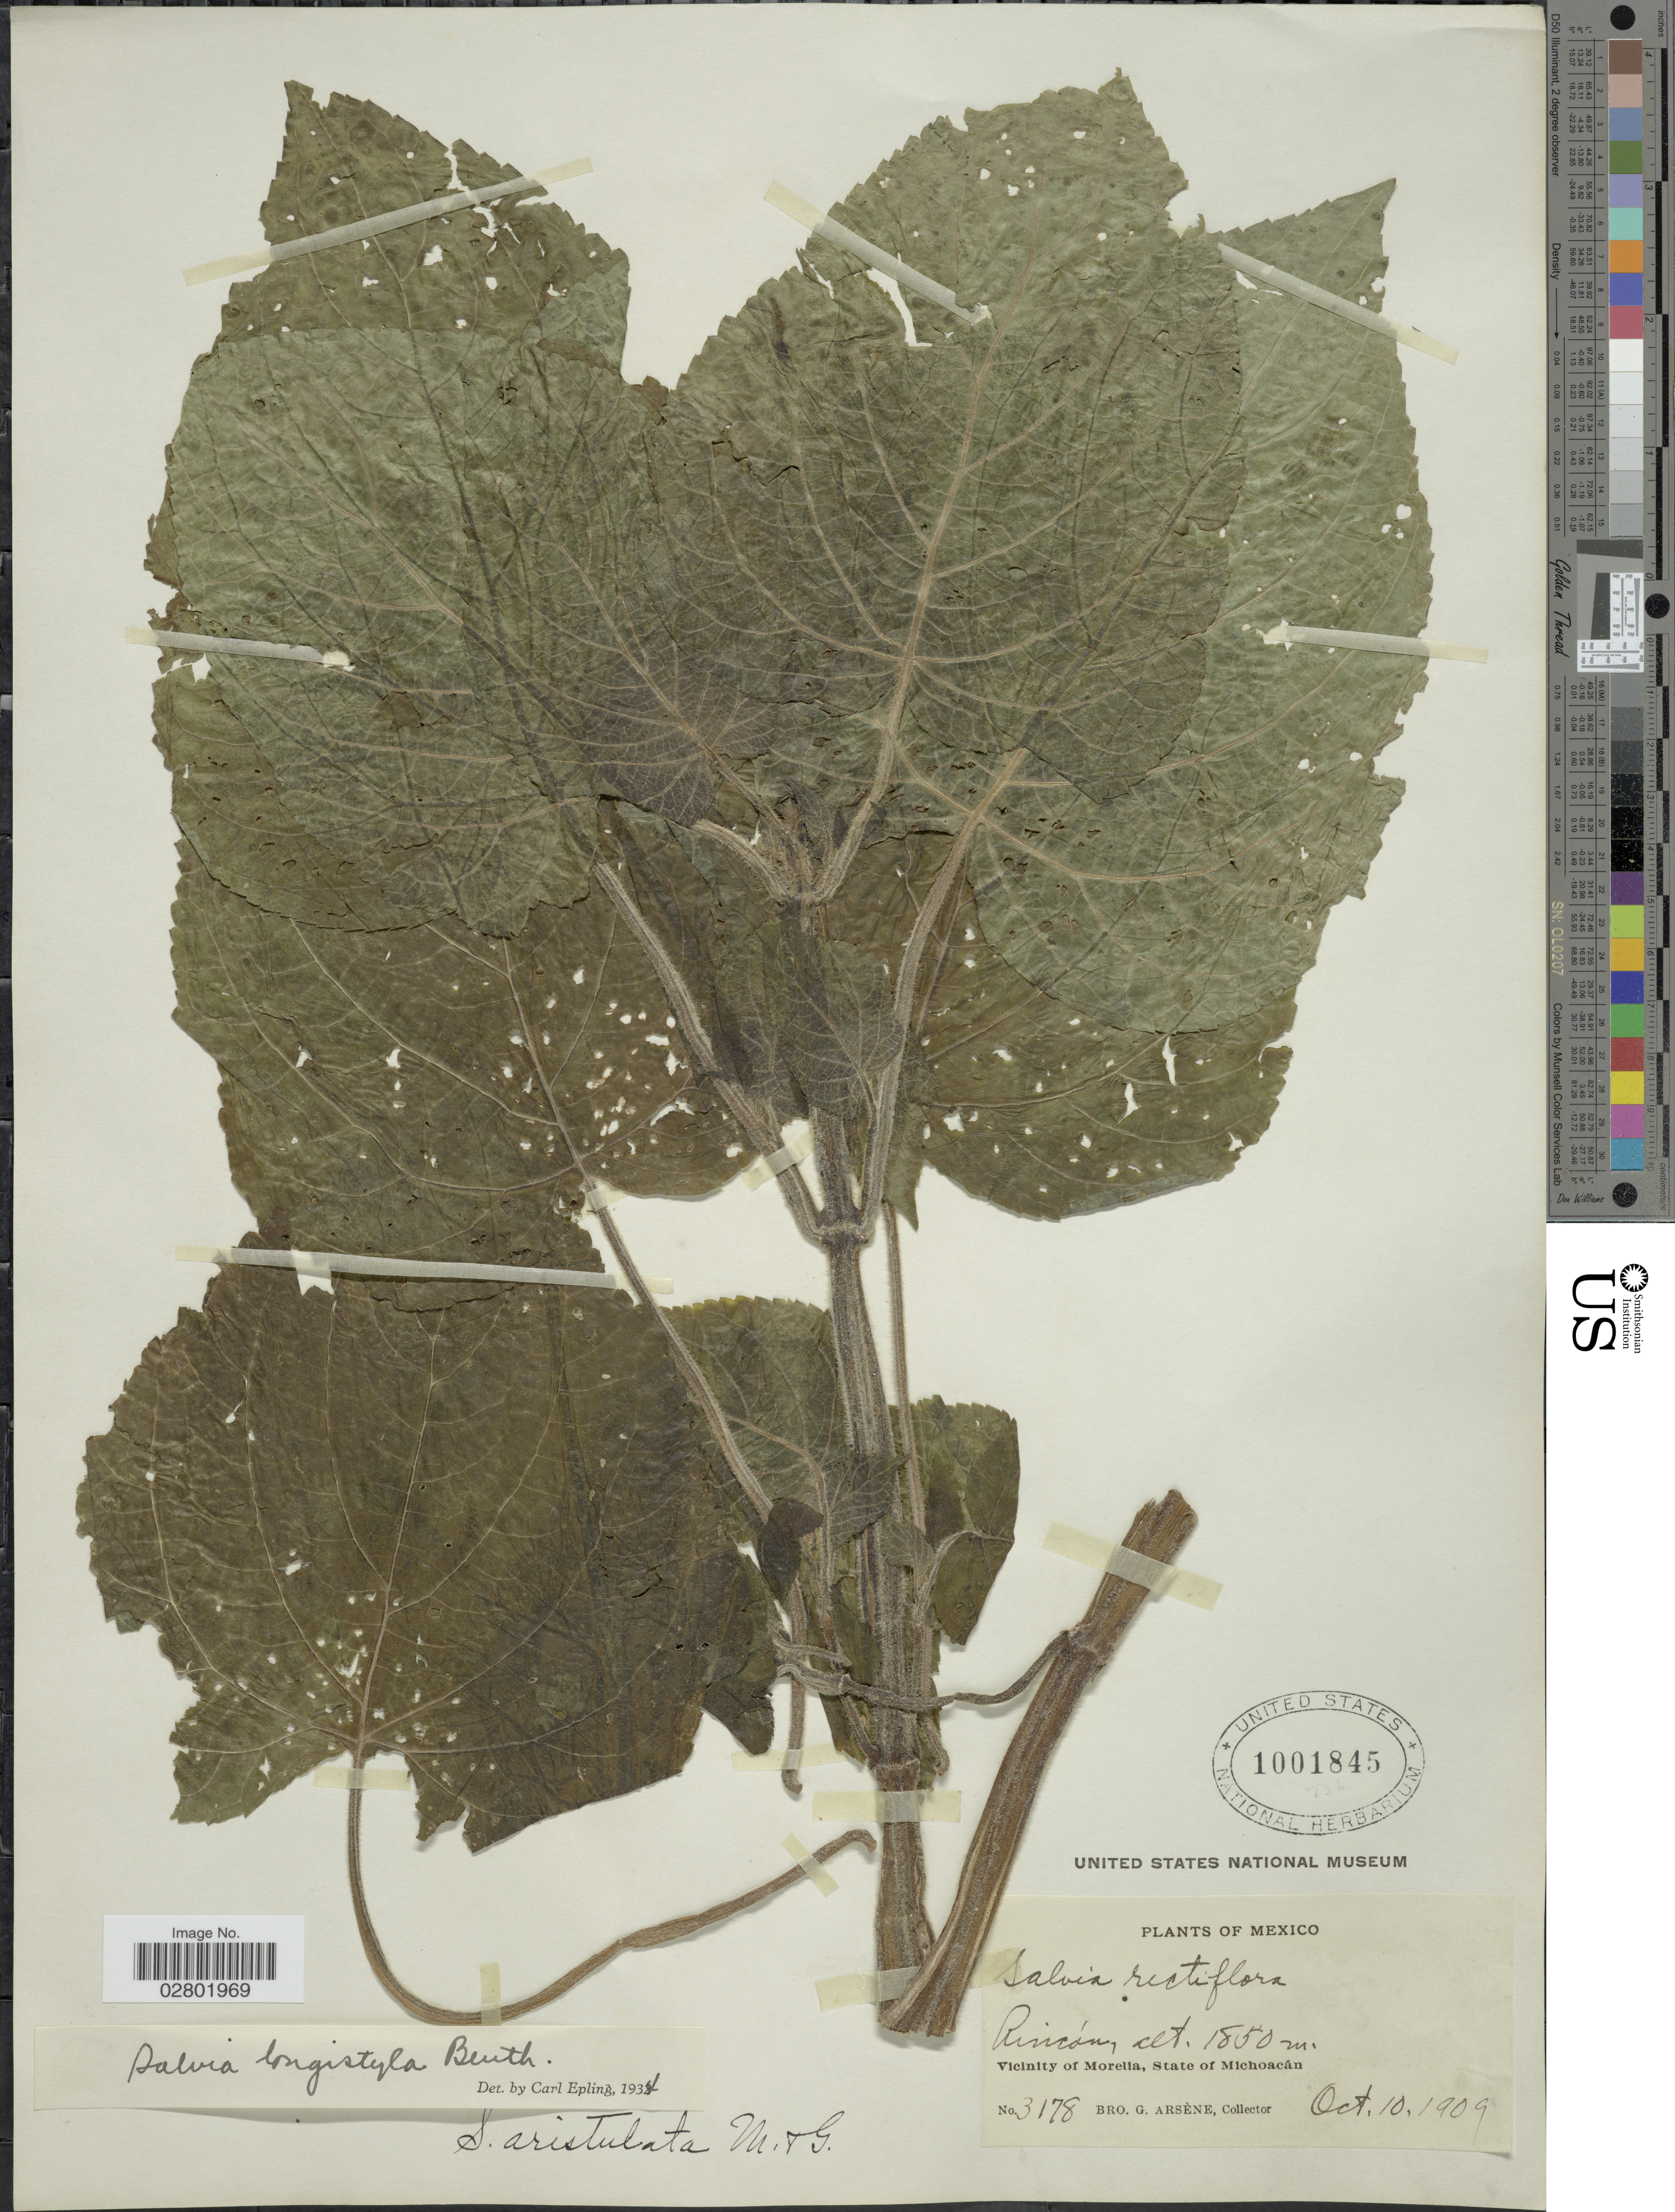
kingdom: Plantae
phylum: Tracheophyta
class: Magnoliopsida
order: Lamiales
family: Lamiaceae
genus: Salvia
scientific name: Salvia longistyla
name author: Benth.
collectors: Bro. G. Arsène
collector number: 3178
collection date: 1909-10-10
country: Mexico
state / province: Michoacán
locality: Rincón, Vicinity of Morelia.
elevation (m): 1850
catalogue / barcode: US 1001845